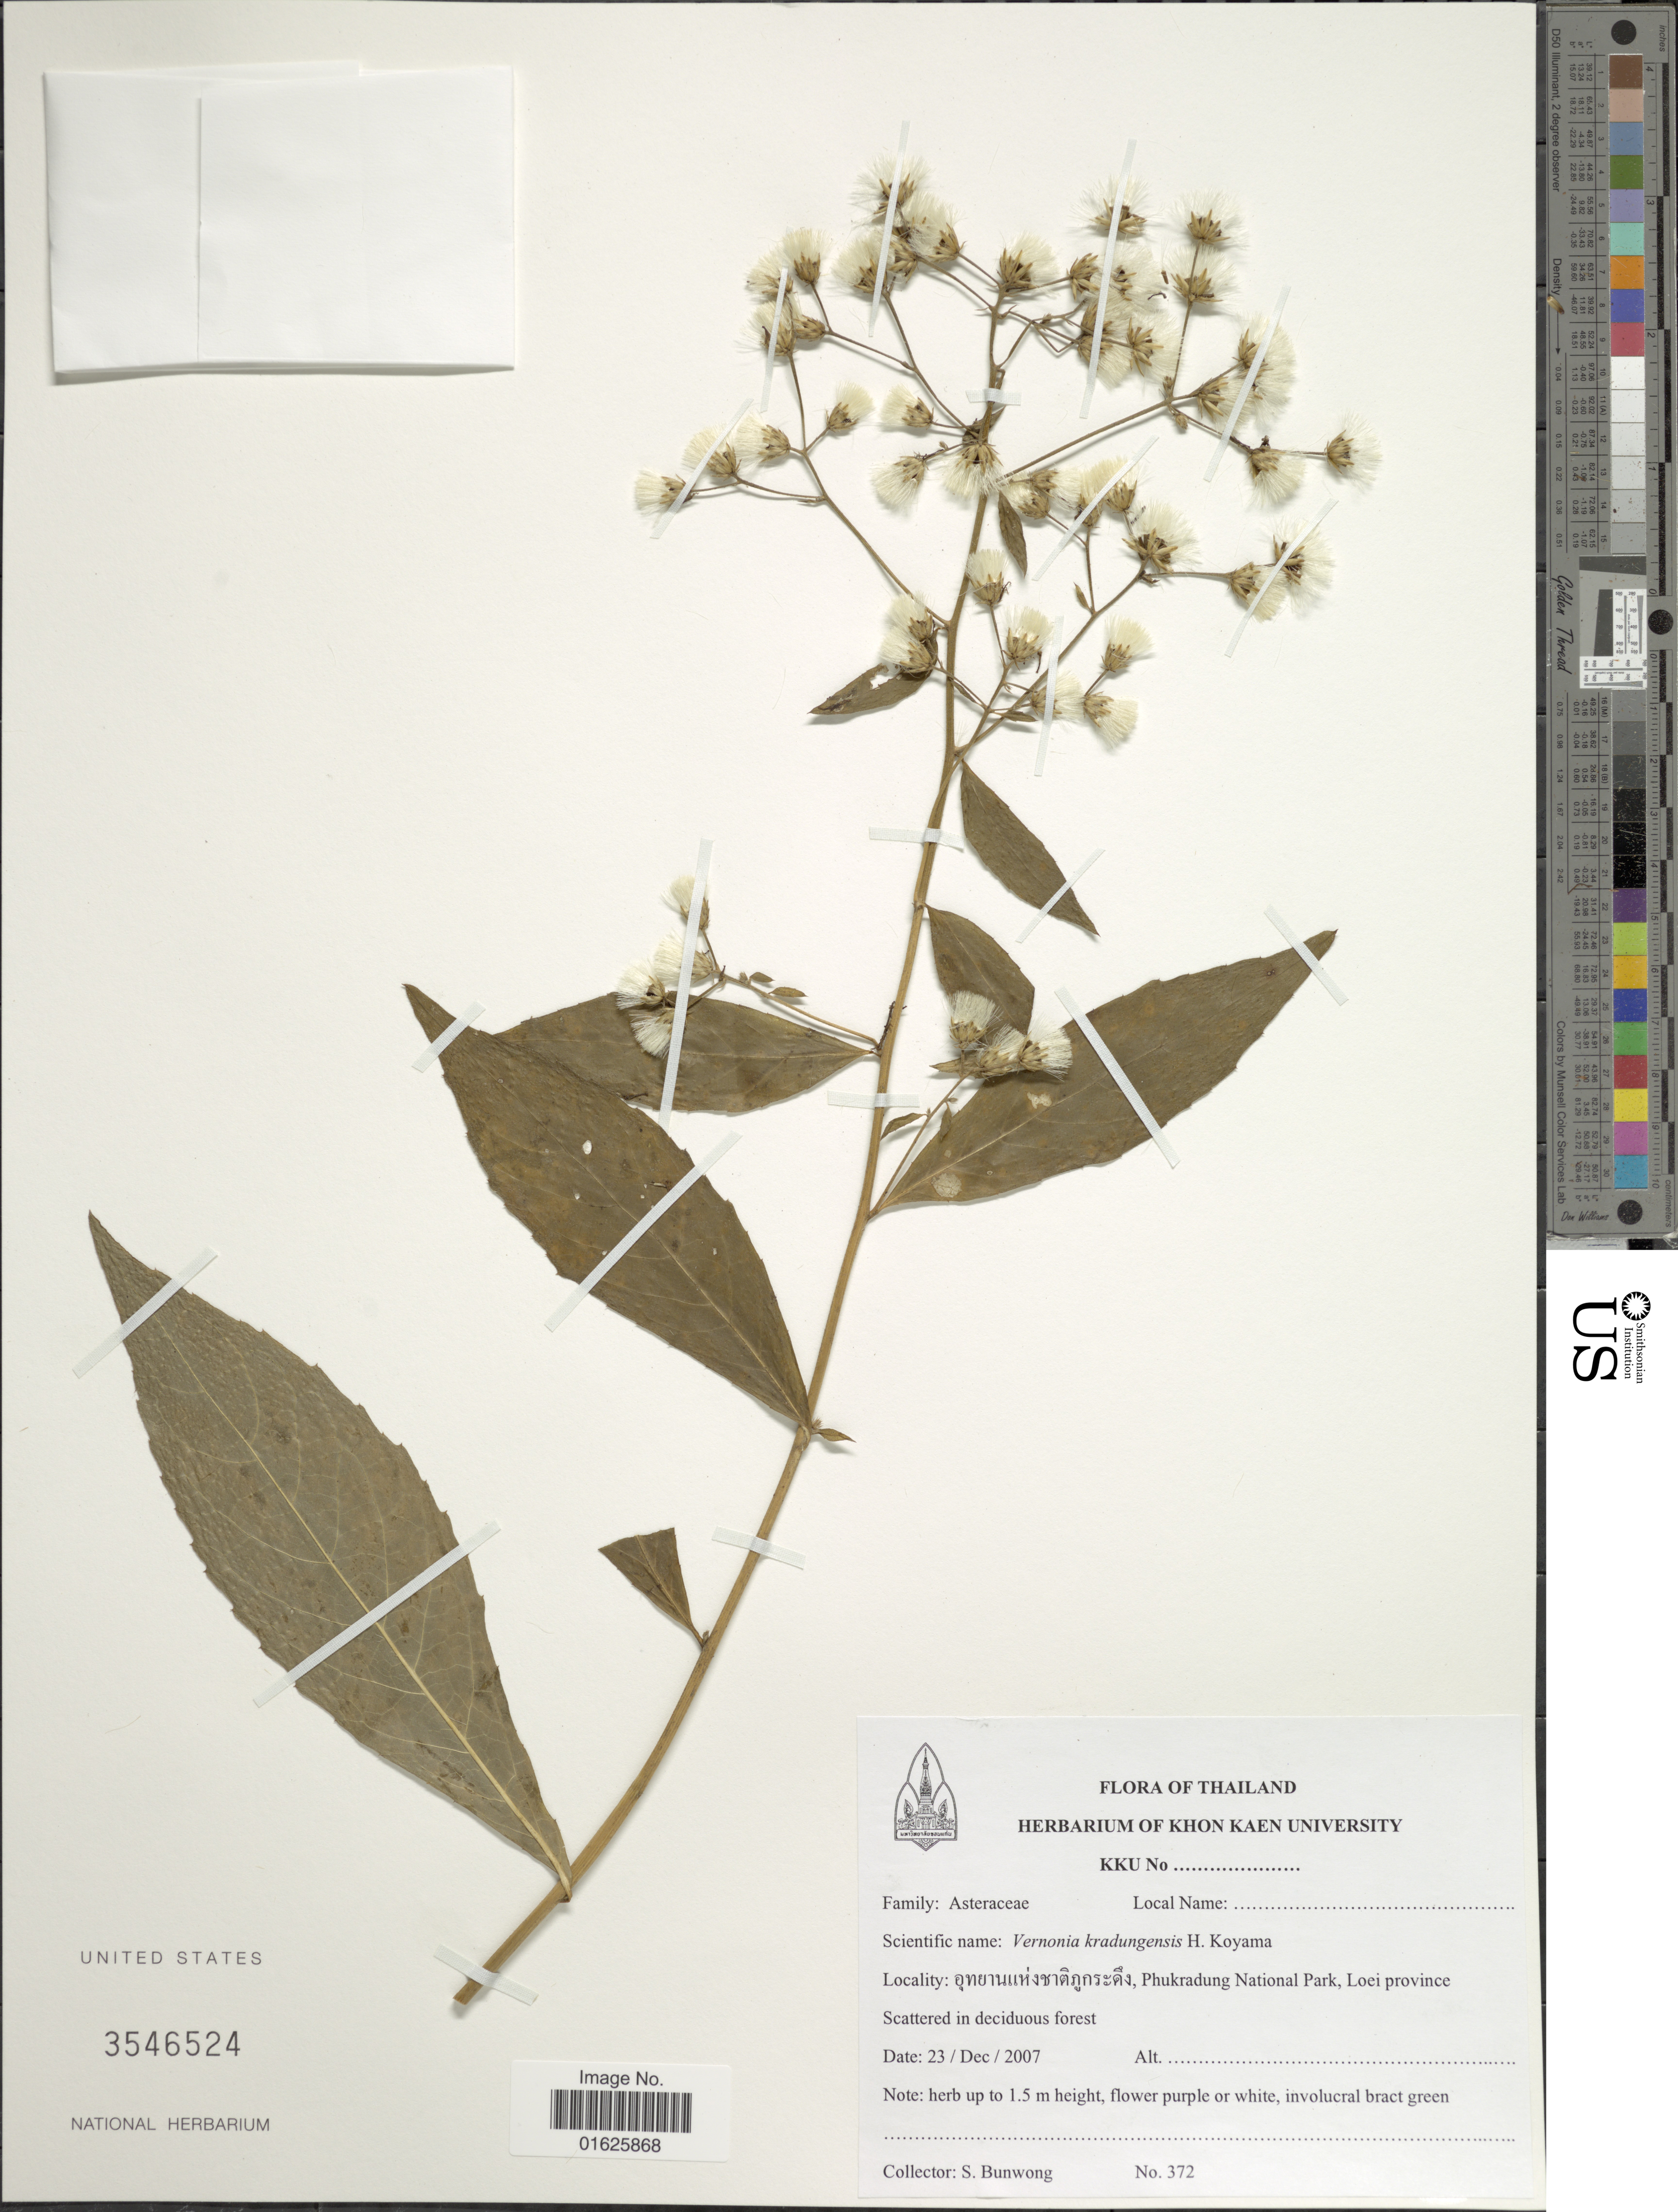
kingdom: Plantae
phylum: Tracheophyta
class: Magnoliopsida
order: Asterales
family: Asteraceae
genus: Acilepis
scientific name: Acilepis sp.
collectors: S. Bunwong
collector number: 372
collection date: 2007-12-23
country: Thailand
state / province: Loei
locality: X, Phukradung National Park, Scattered in deciduous forest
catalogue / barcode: US 3546524